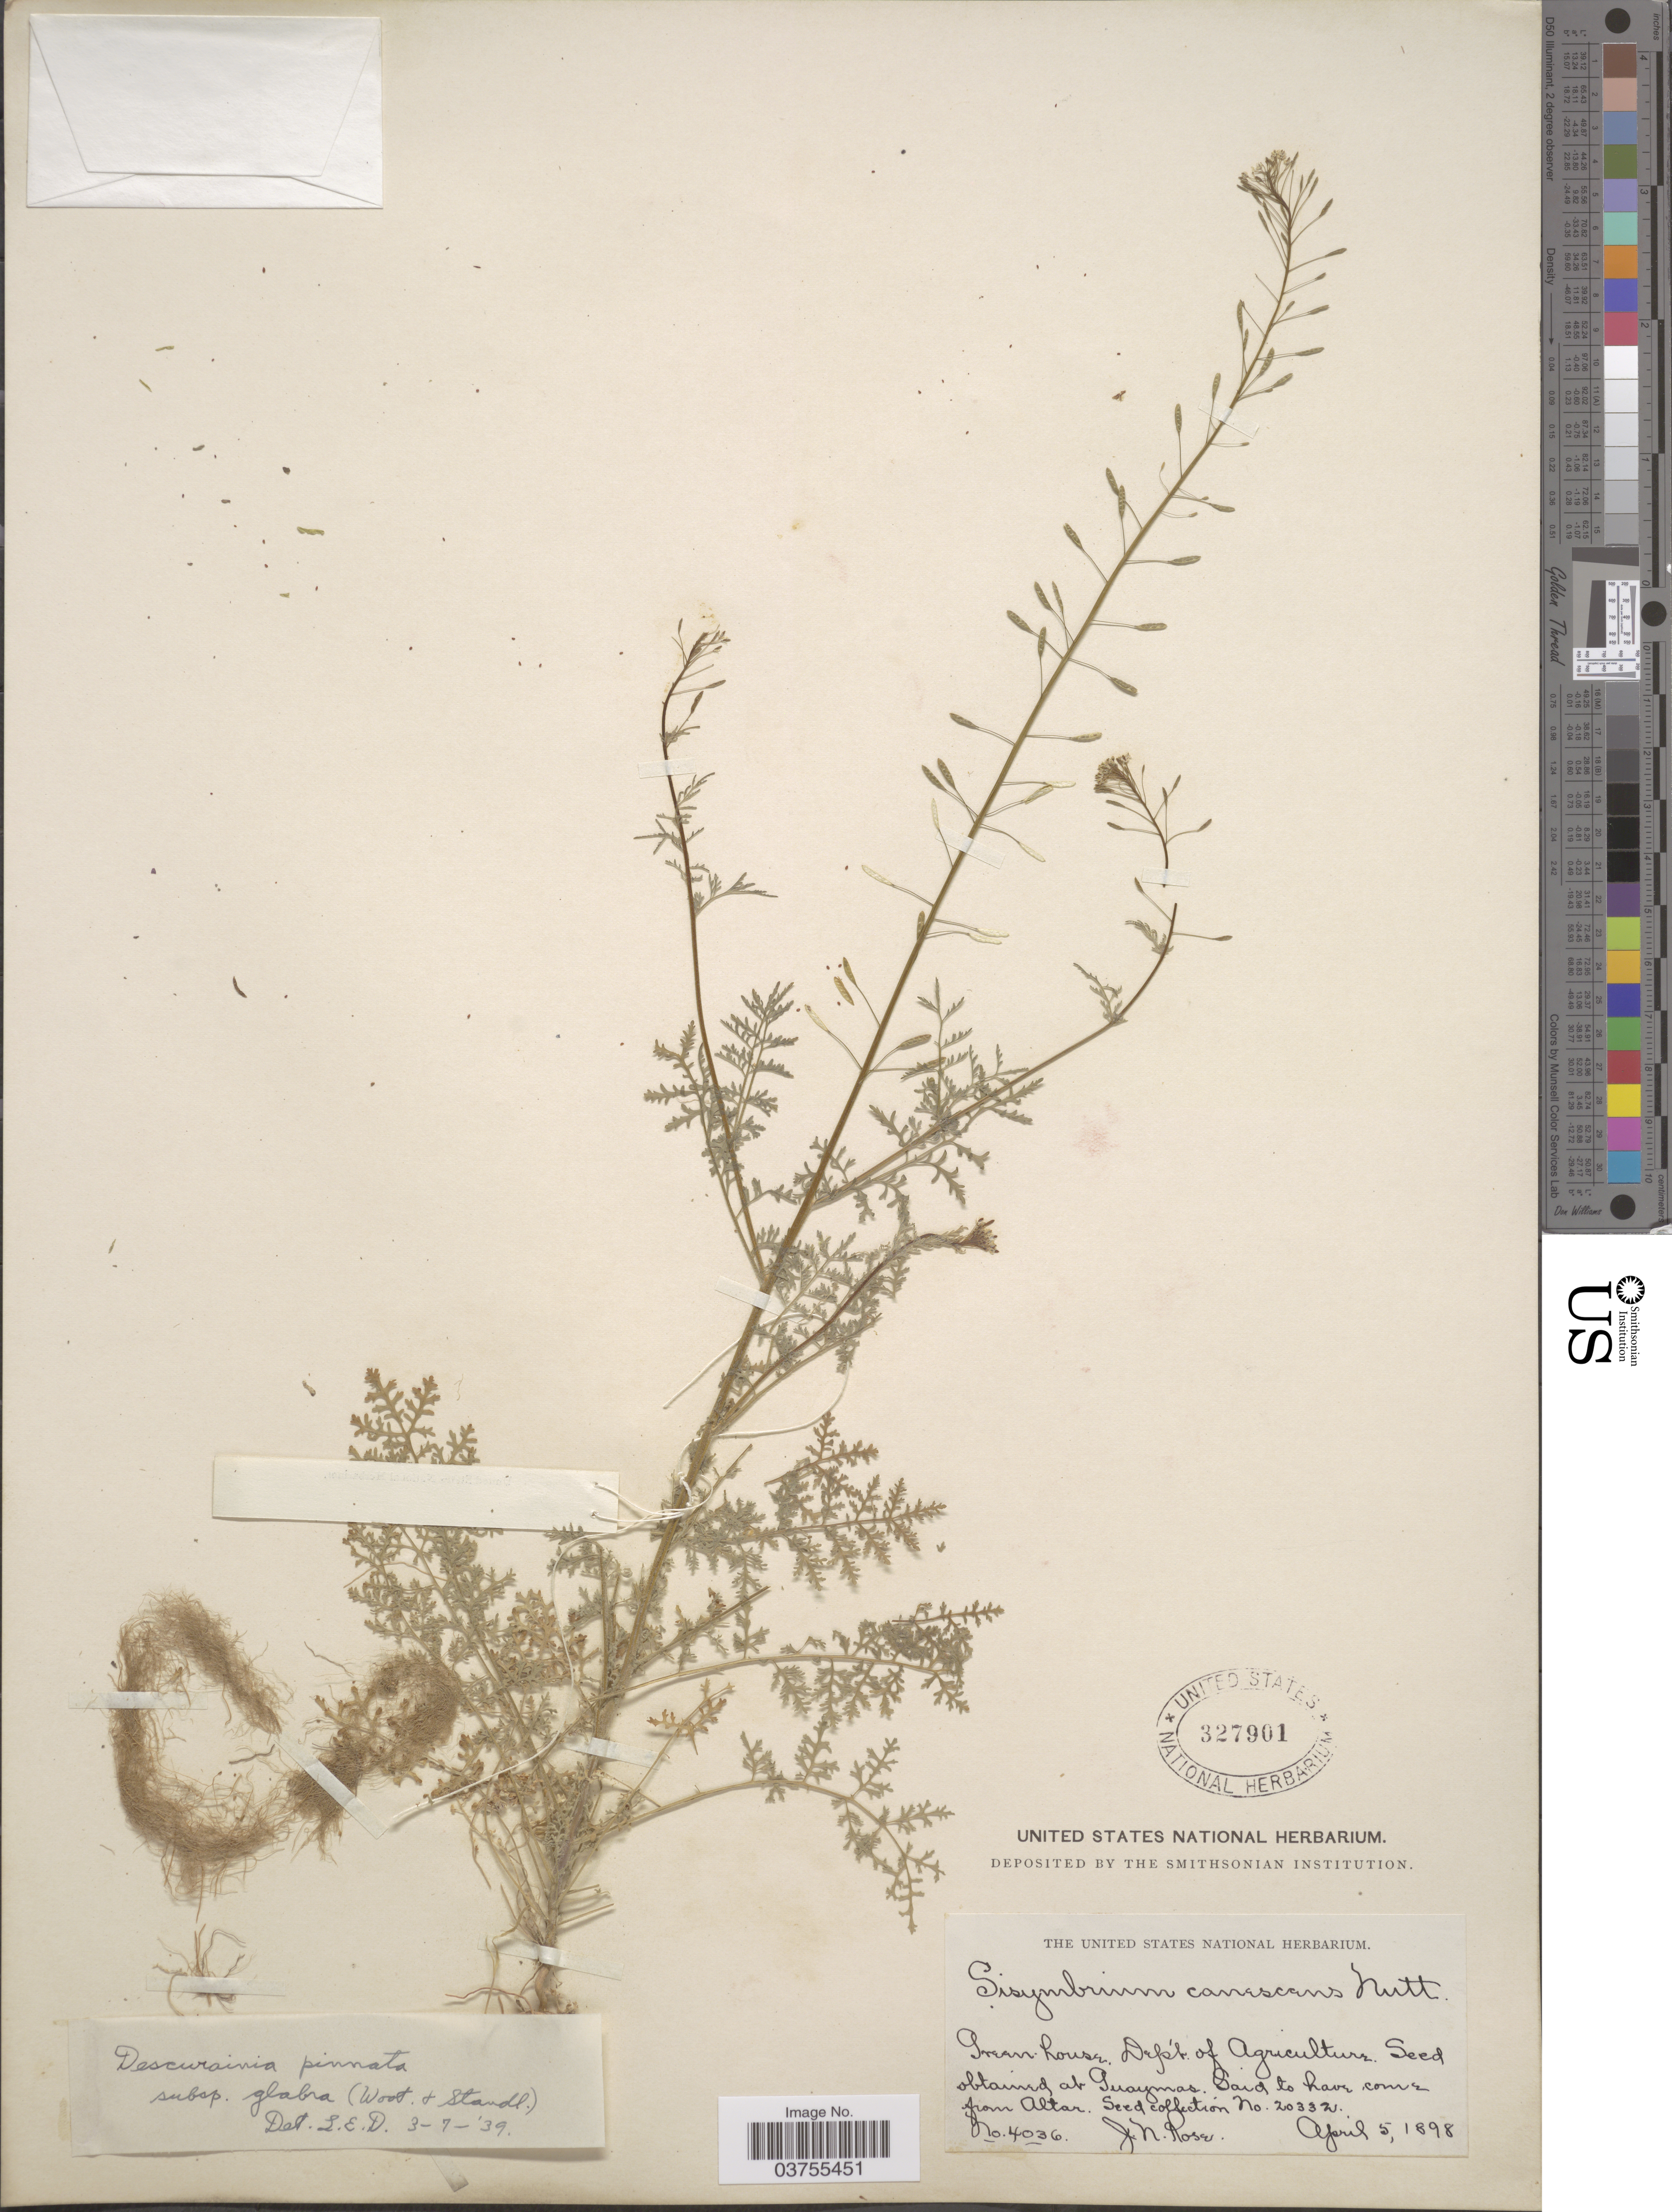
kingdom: Plantae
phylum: Tracheophyta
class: Magnoliopsida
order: Brassicales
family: Brassicaceae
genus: Descurainia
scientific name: Descurainia pinnata subsp. glabra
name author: (Wooton & Standl.) Detling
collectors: J. N. Rose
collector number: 4036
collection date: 1898-04-06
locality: Green House. Dept. of Agriculture.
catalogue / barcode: US 327901